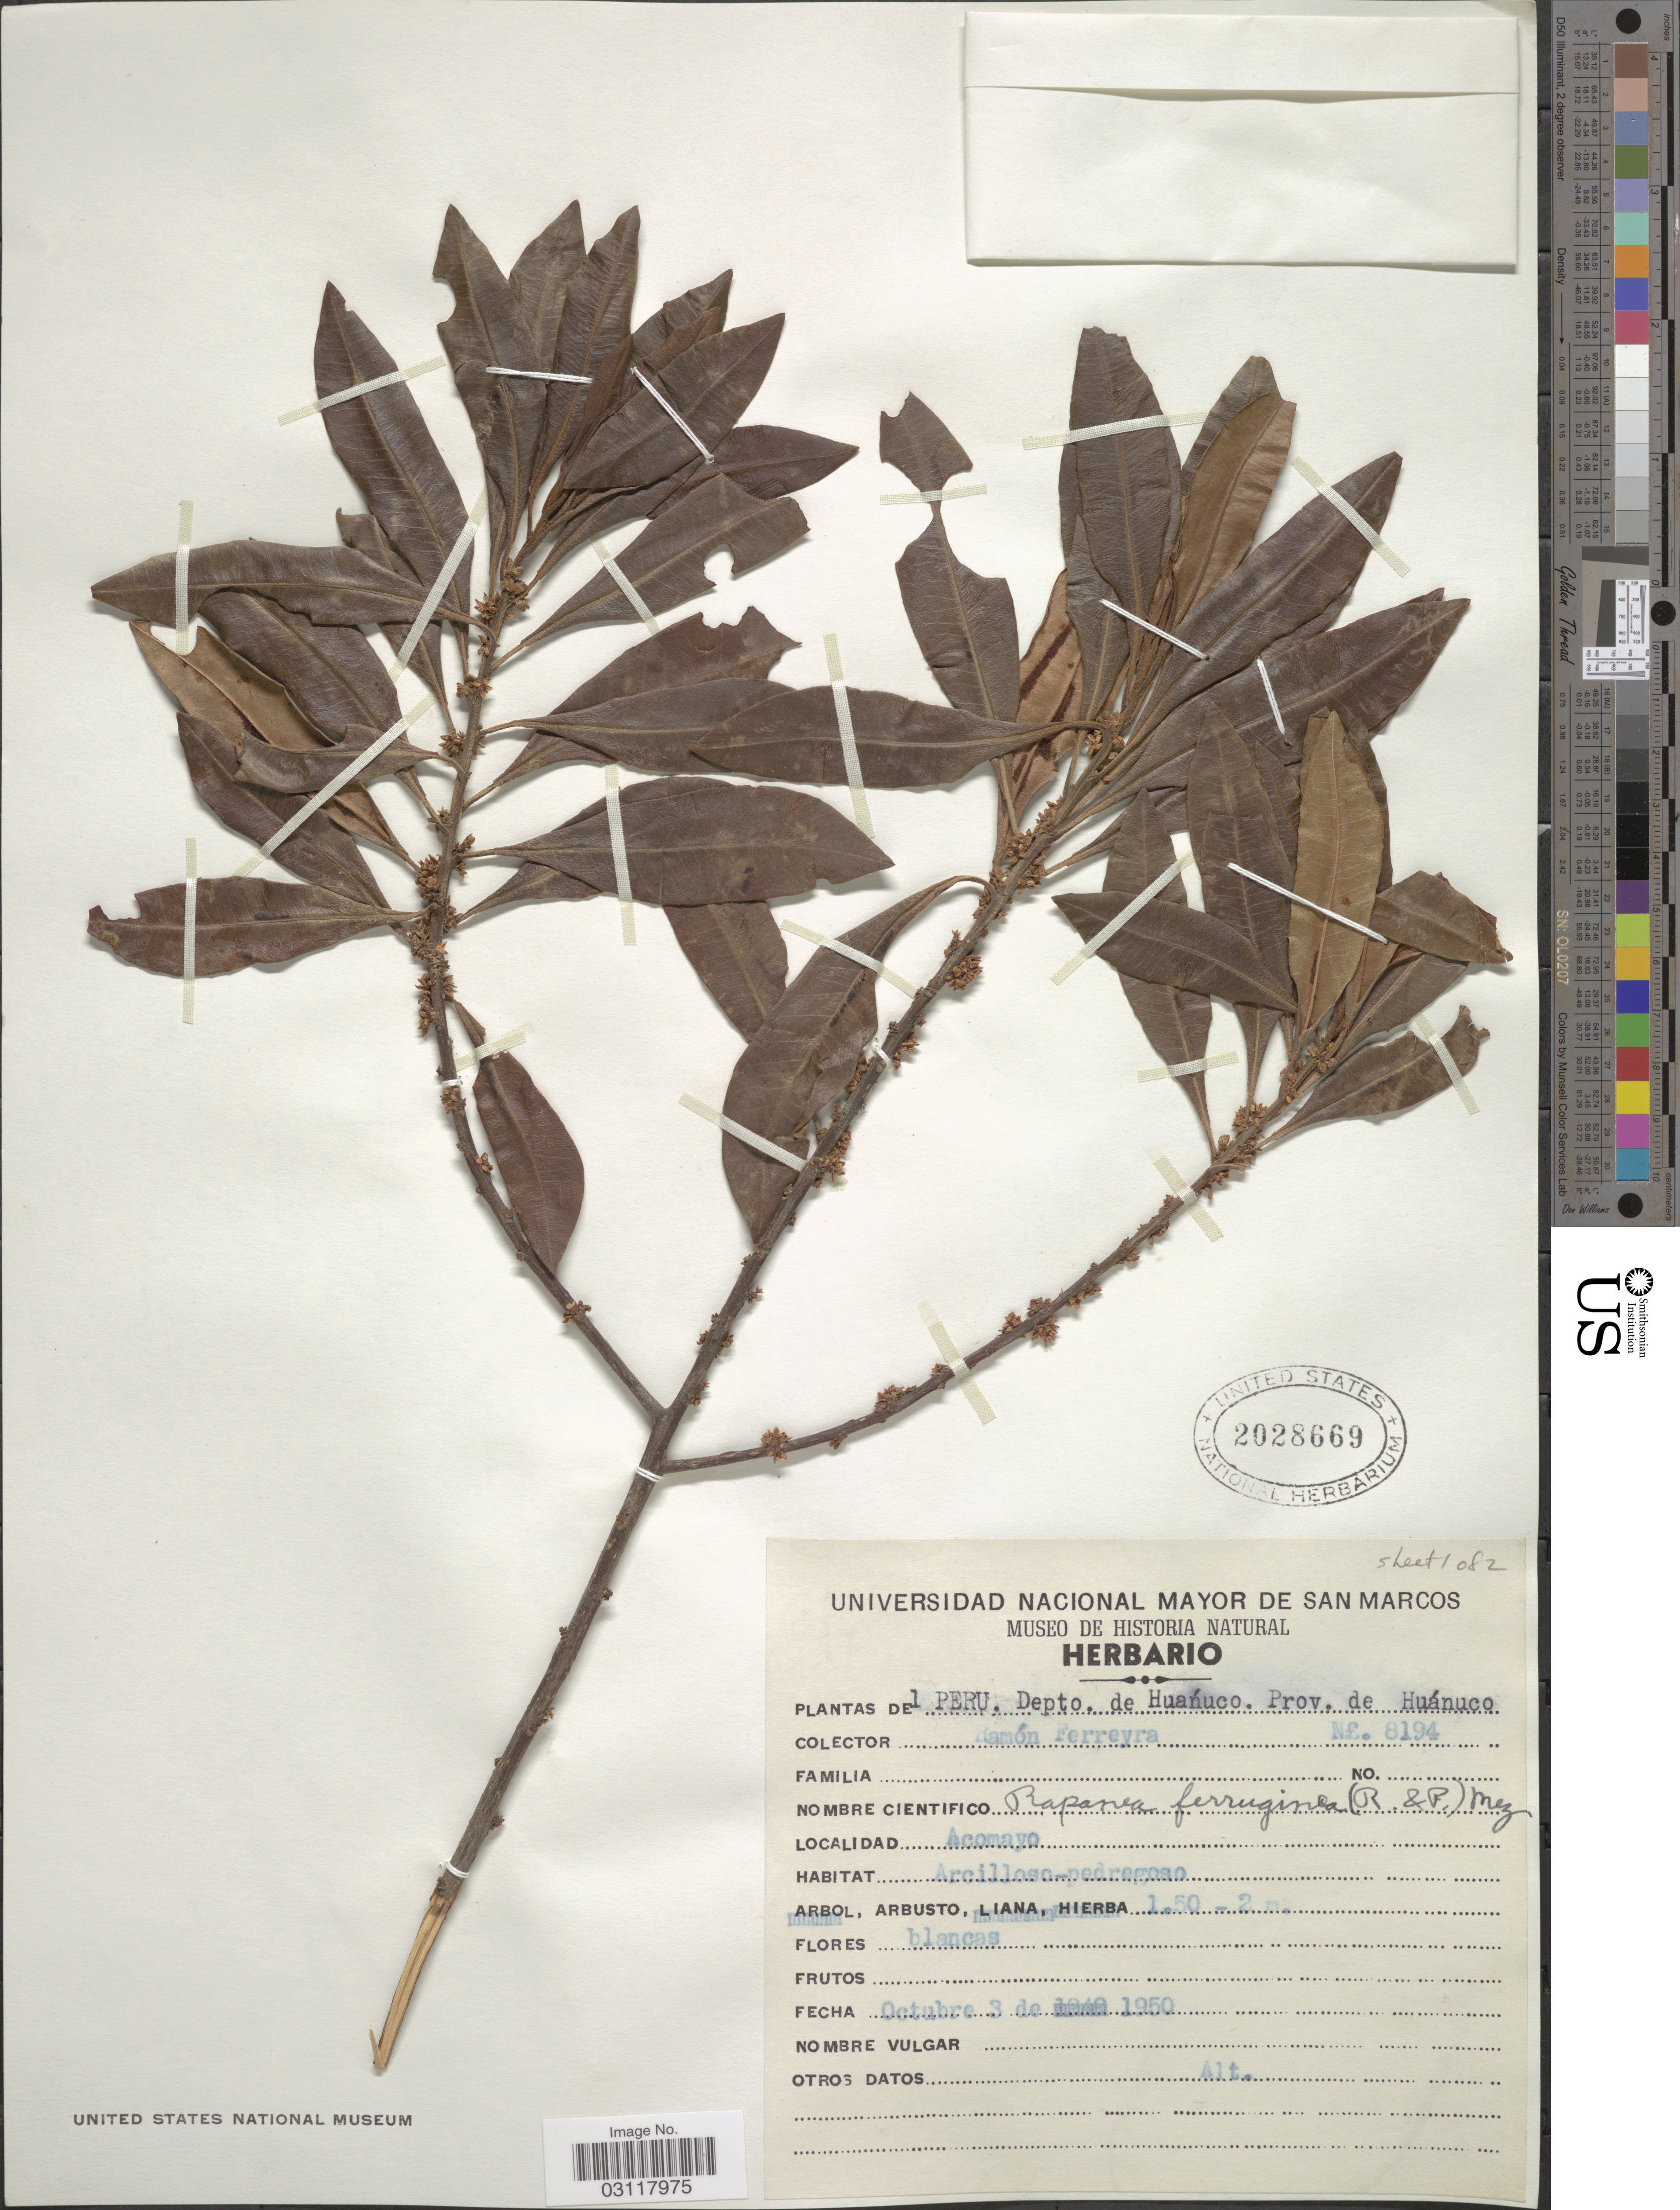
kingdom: Plantae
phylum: Tracheophyta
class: Magnoliopsida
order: Ericales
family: Primulaceae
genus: Rapanea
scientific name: Rapanea ferruginea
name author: (Ruiz & Pav.) Mez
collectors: R. A. Ferreyra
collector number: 8194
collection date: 1950-10-03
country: Peru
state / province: Huánuco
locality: Depto. de Huanuco. Prov. de Huánuco.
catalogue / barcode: US 2028669